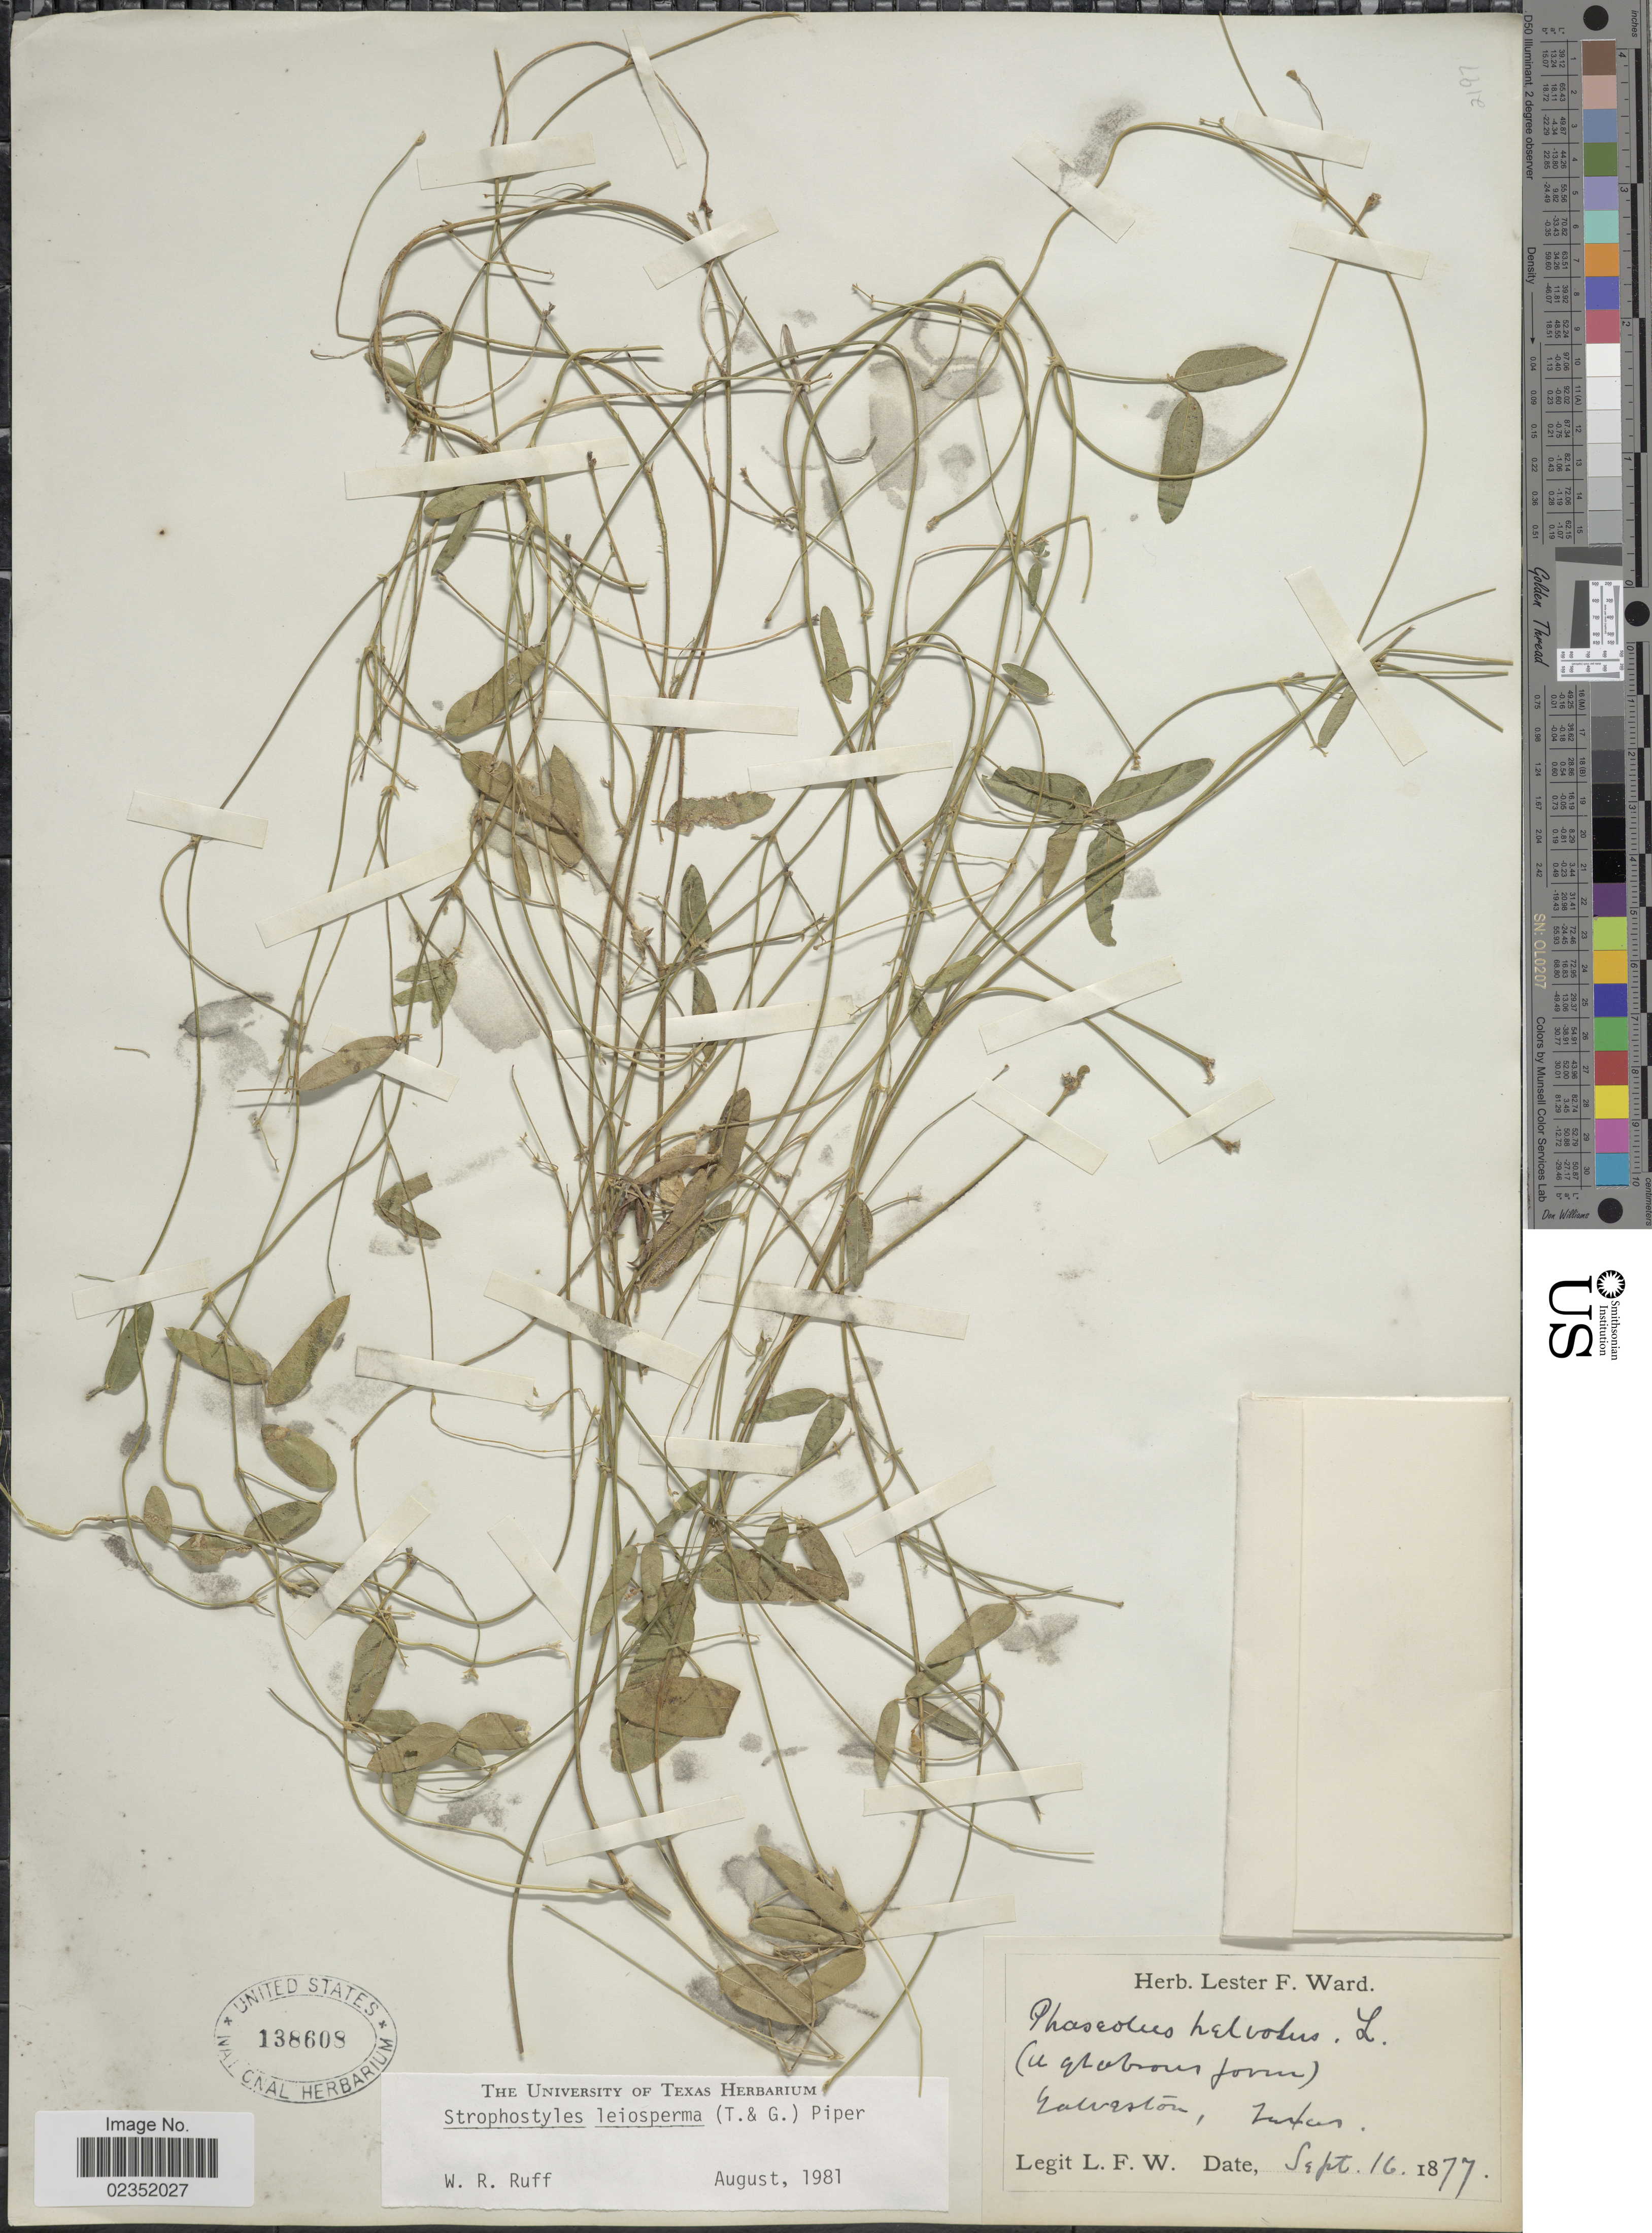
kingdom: Plantae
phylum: Tracheophyta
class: Magnoliopsida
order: Fabales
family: Fabaceae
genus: Strophostyles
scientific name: Strophostyles leiosperma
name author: (Torr. & A. Gray) Piper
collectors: L. F. Ward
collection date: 1877-09-16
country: United States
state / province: Texas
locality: Galveston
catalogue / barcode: US 138608